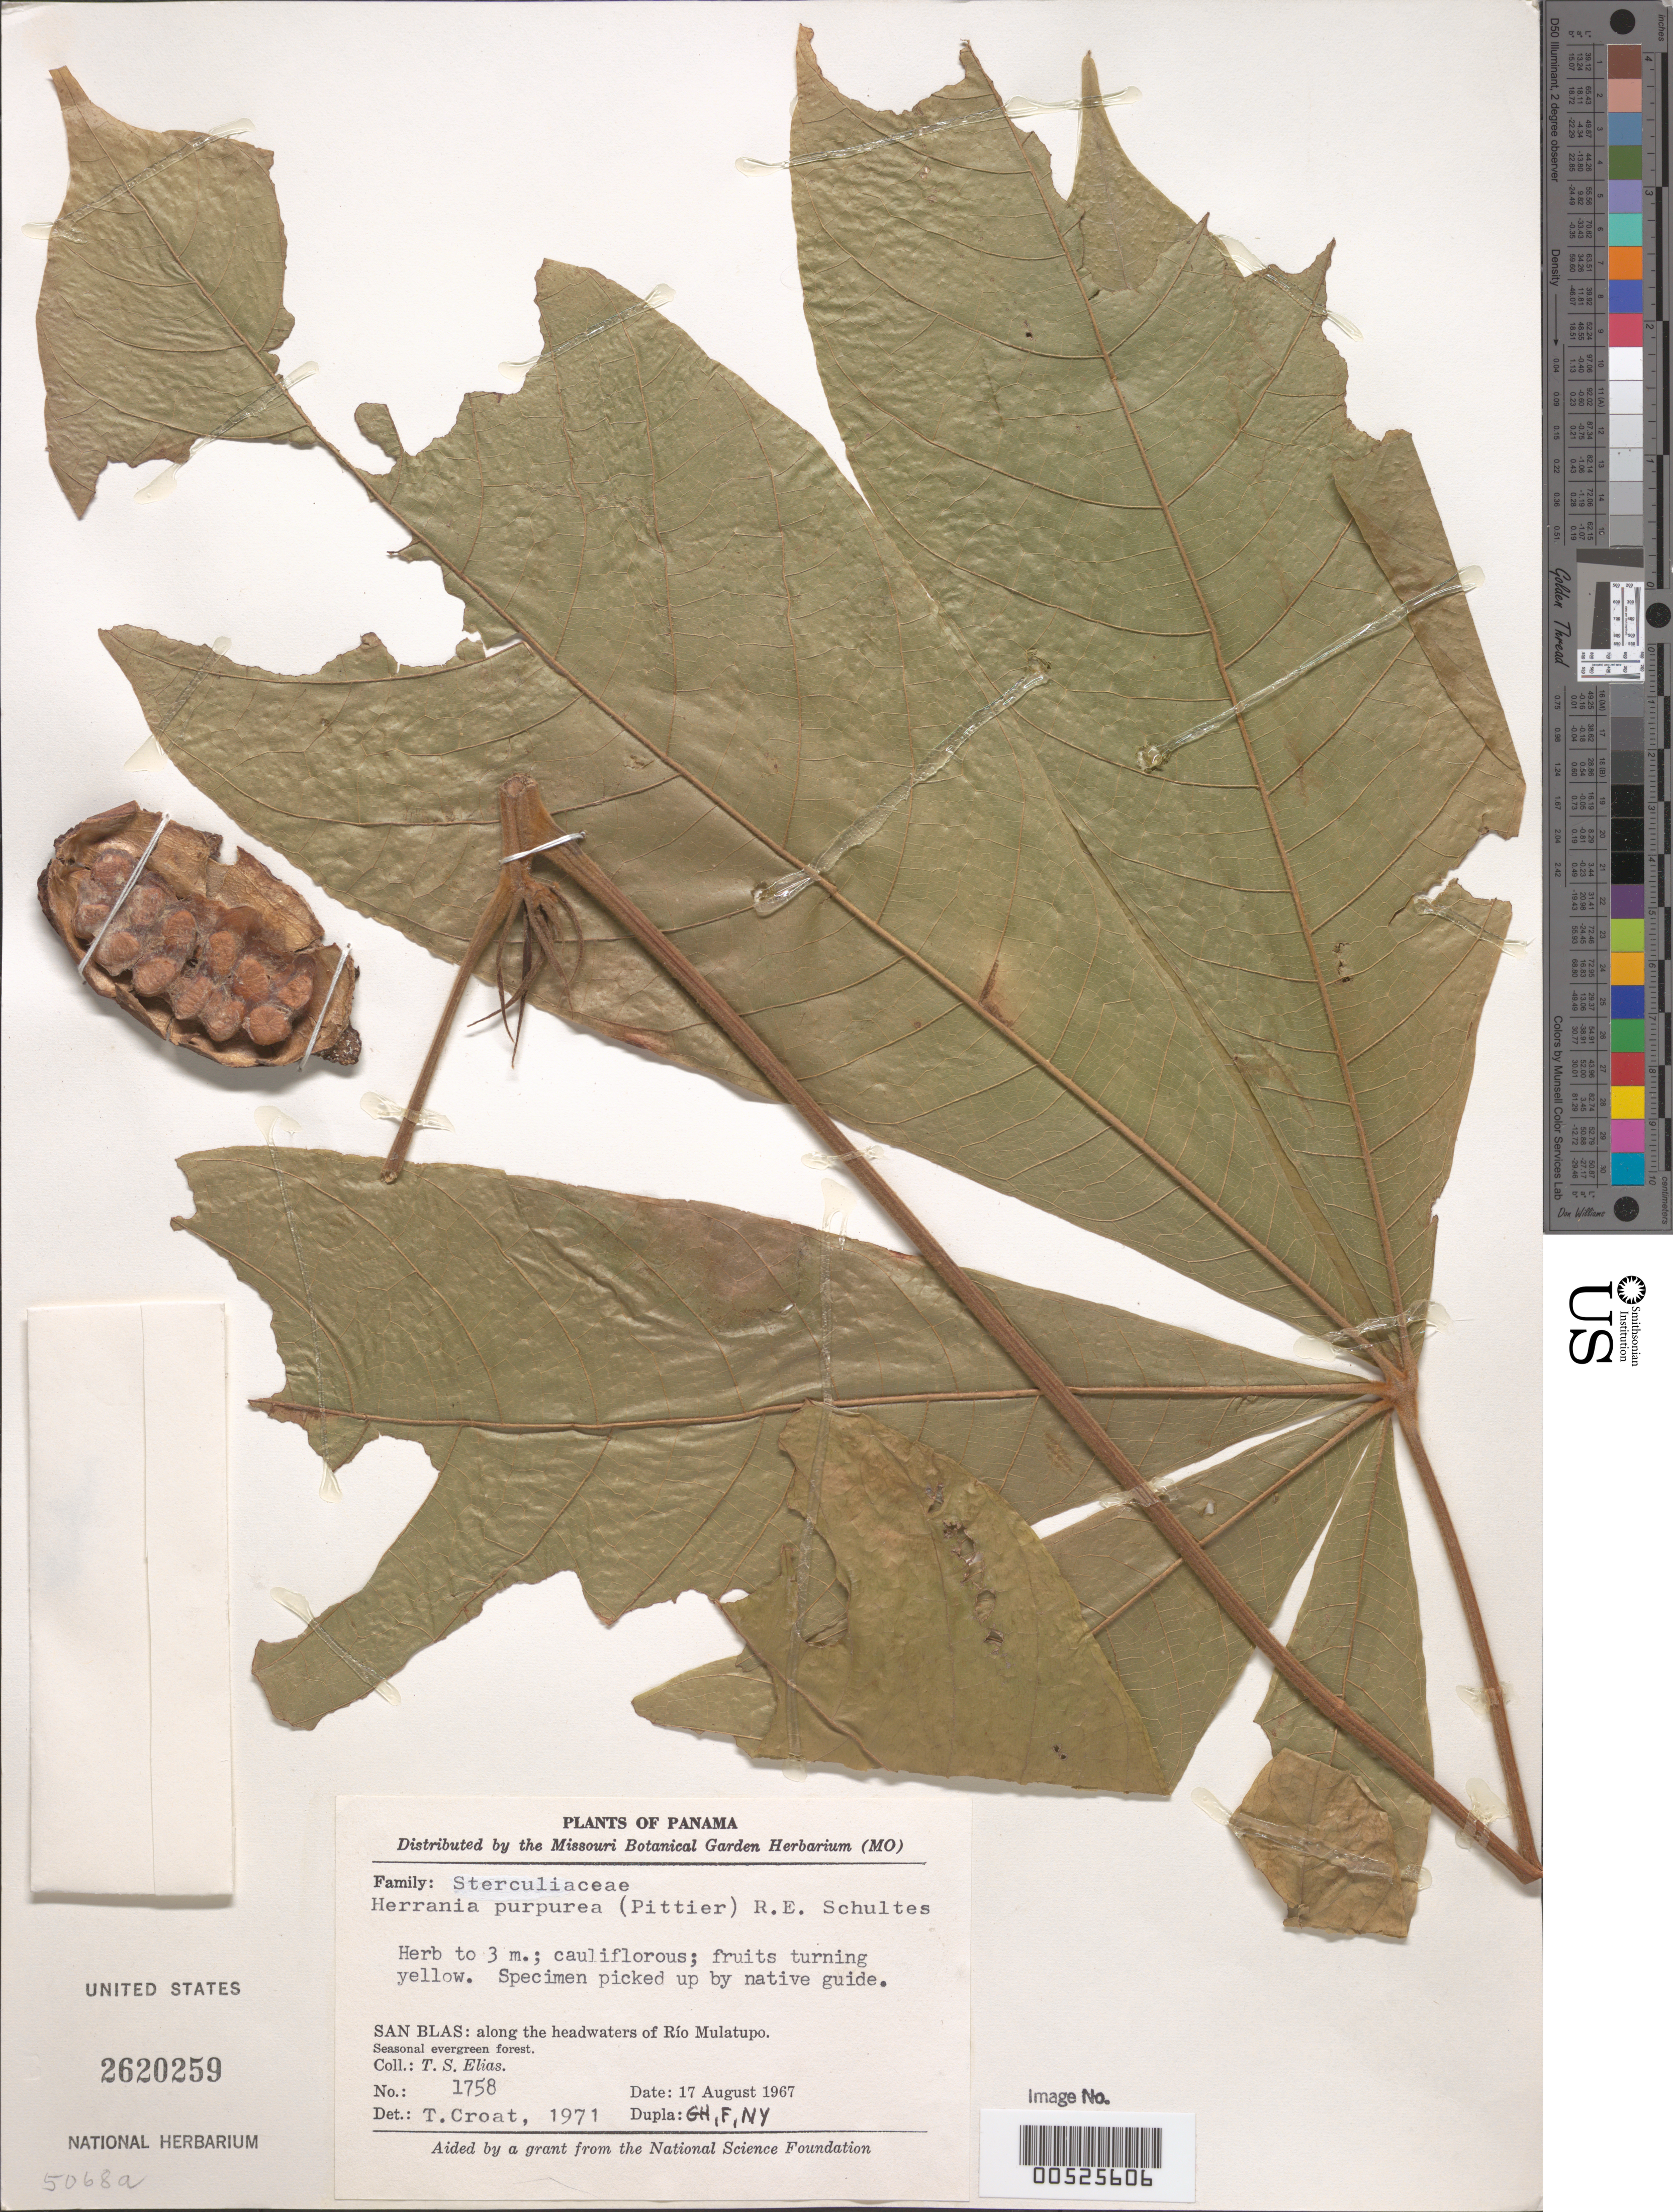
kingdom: Plantae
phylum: Tracheophyta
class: Magnoliopsida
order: Malvales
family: Malvaceae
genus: Theobroma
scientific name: Theobroma purpureum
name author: Pittier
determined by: Dorr, L. J., (BOT), Smithsonian Institution - National Museum of Natural History (UNITED STATES)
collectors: T. Elias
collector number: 1758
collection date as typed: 17 Aug 1967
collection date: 1967-08-17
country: Panama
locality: San Blas: along the headwaters of Río Mulatupo.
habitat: Seasonal evergreen forest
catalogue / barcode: US 2620259